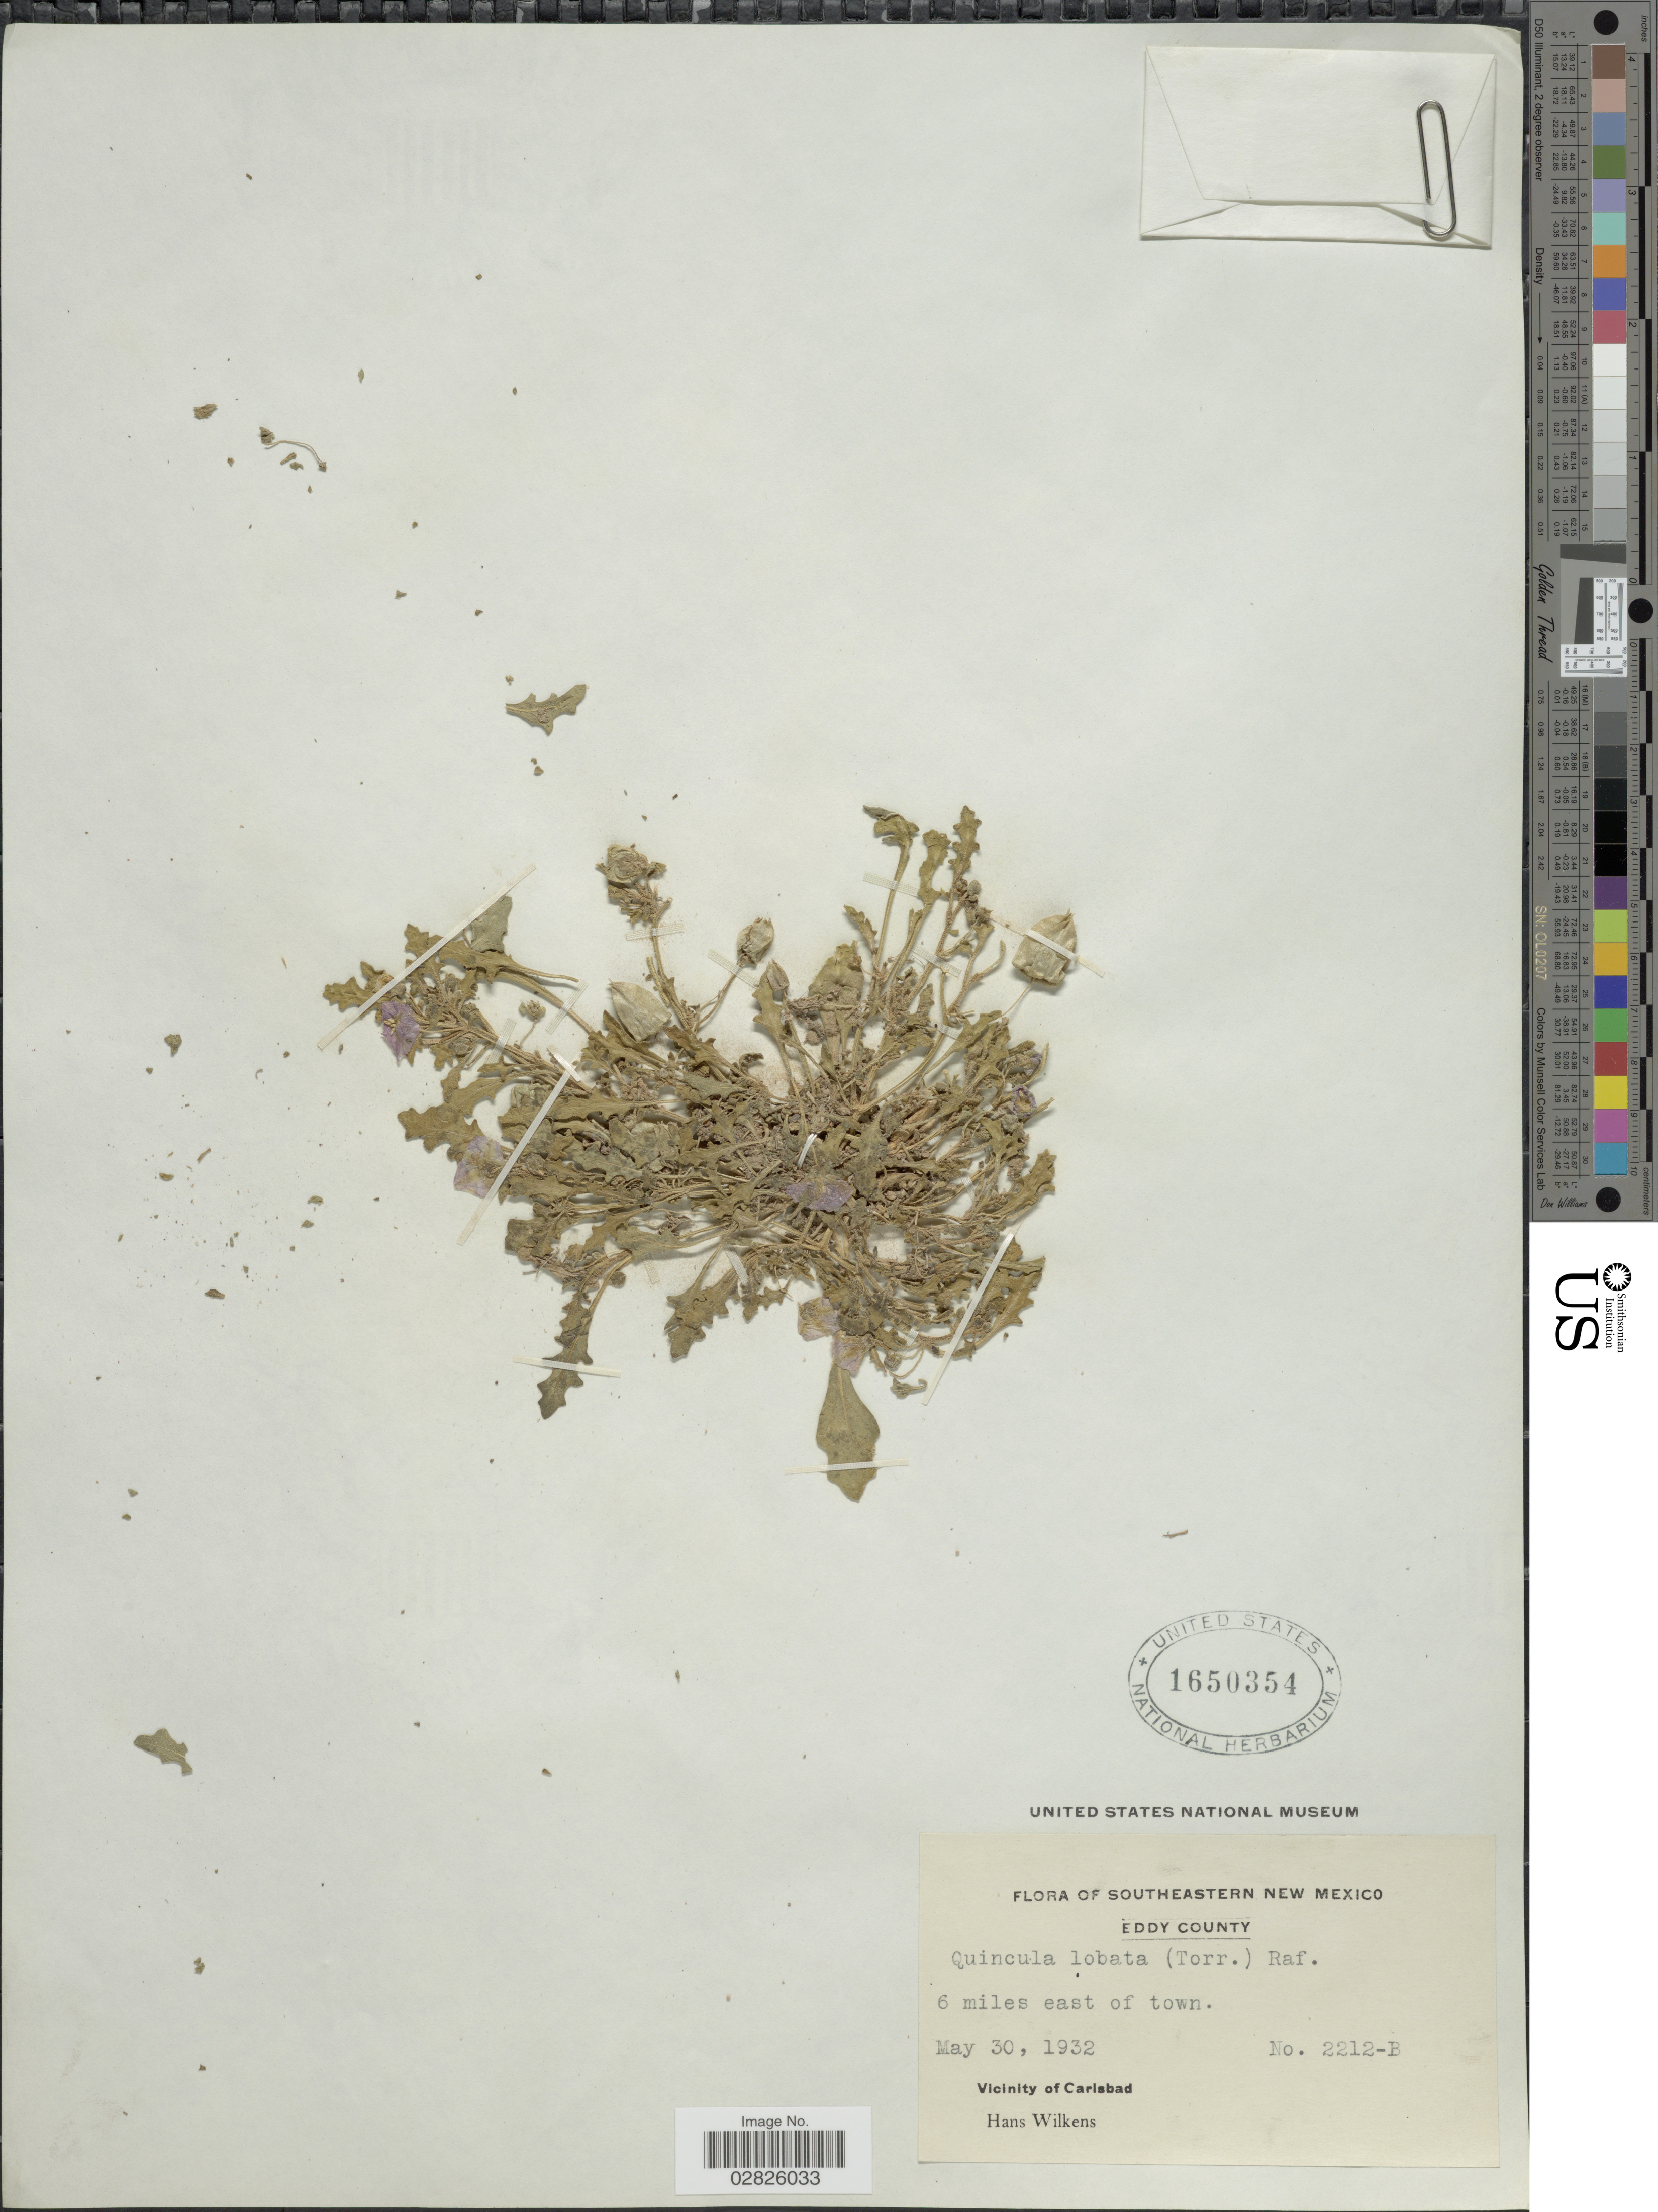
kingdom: Plantae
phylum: Tracheophyta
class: Magnoliopsida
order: Solanales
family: Solanaceae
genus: Quincula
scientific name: Quincula lobata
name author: (Torr.) Raf.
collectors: H. Wilkens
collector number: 2212-B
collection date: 1932-05-30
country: United States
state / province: New Mexico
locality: Southeastern New Mexico. Eddy County, 6 miles east of town. Vicinity of Carlsbad.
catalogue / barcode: US 1650354